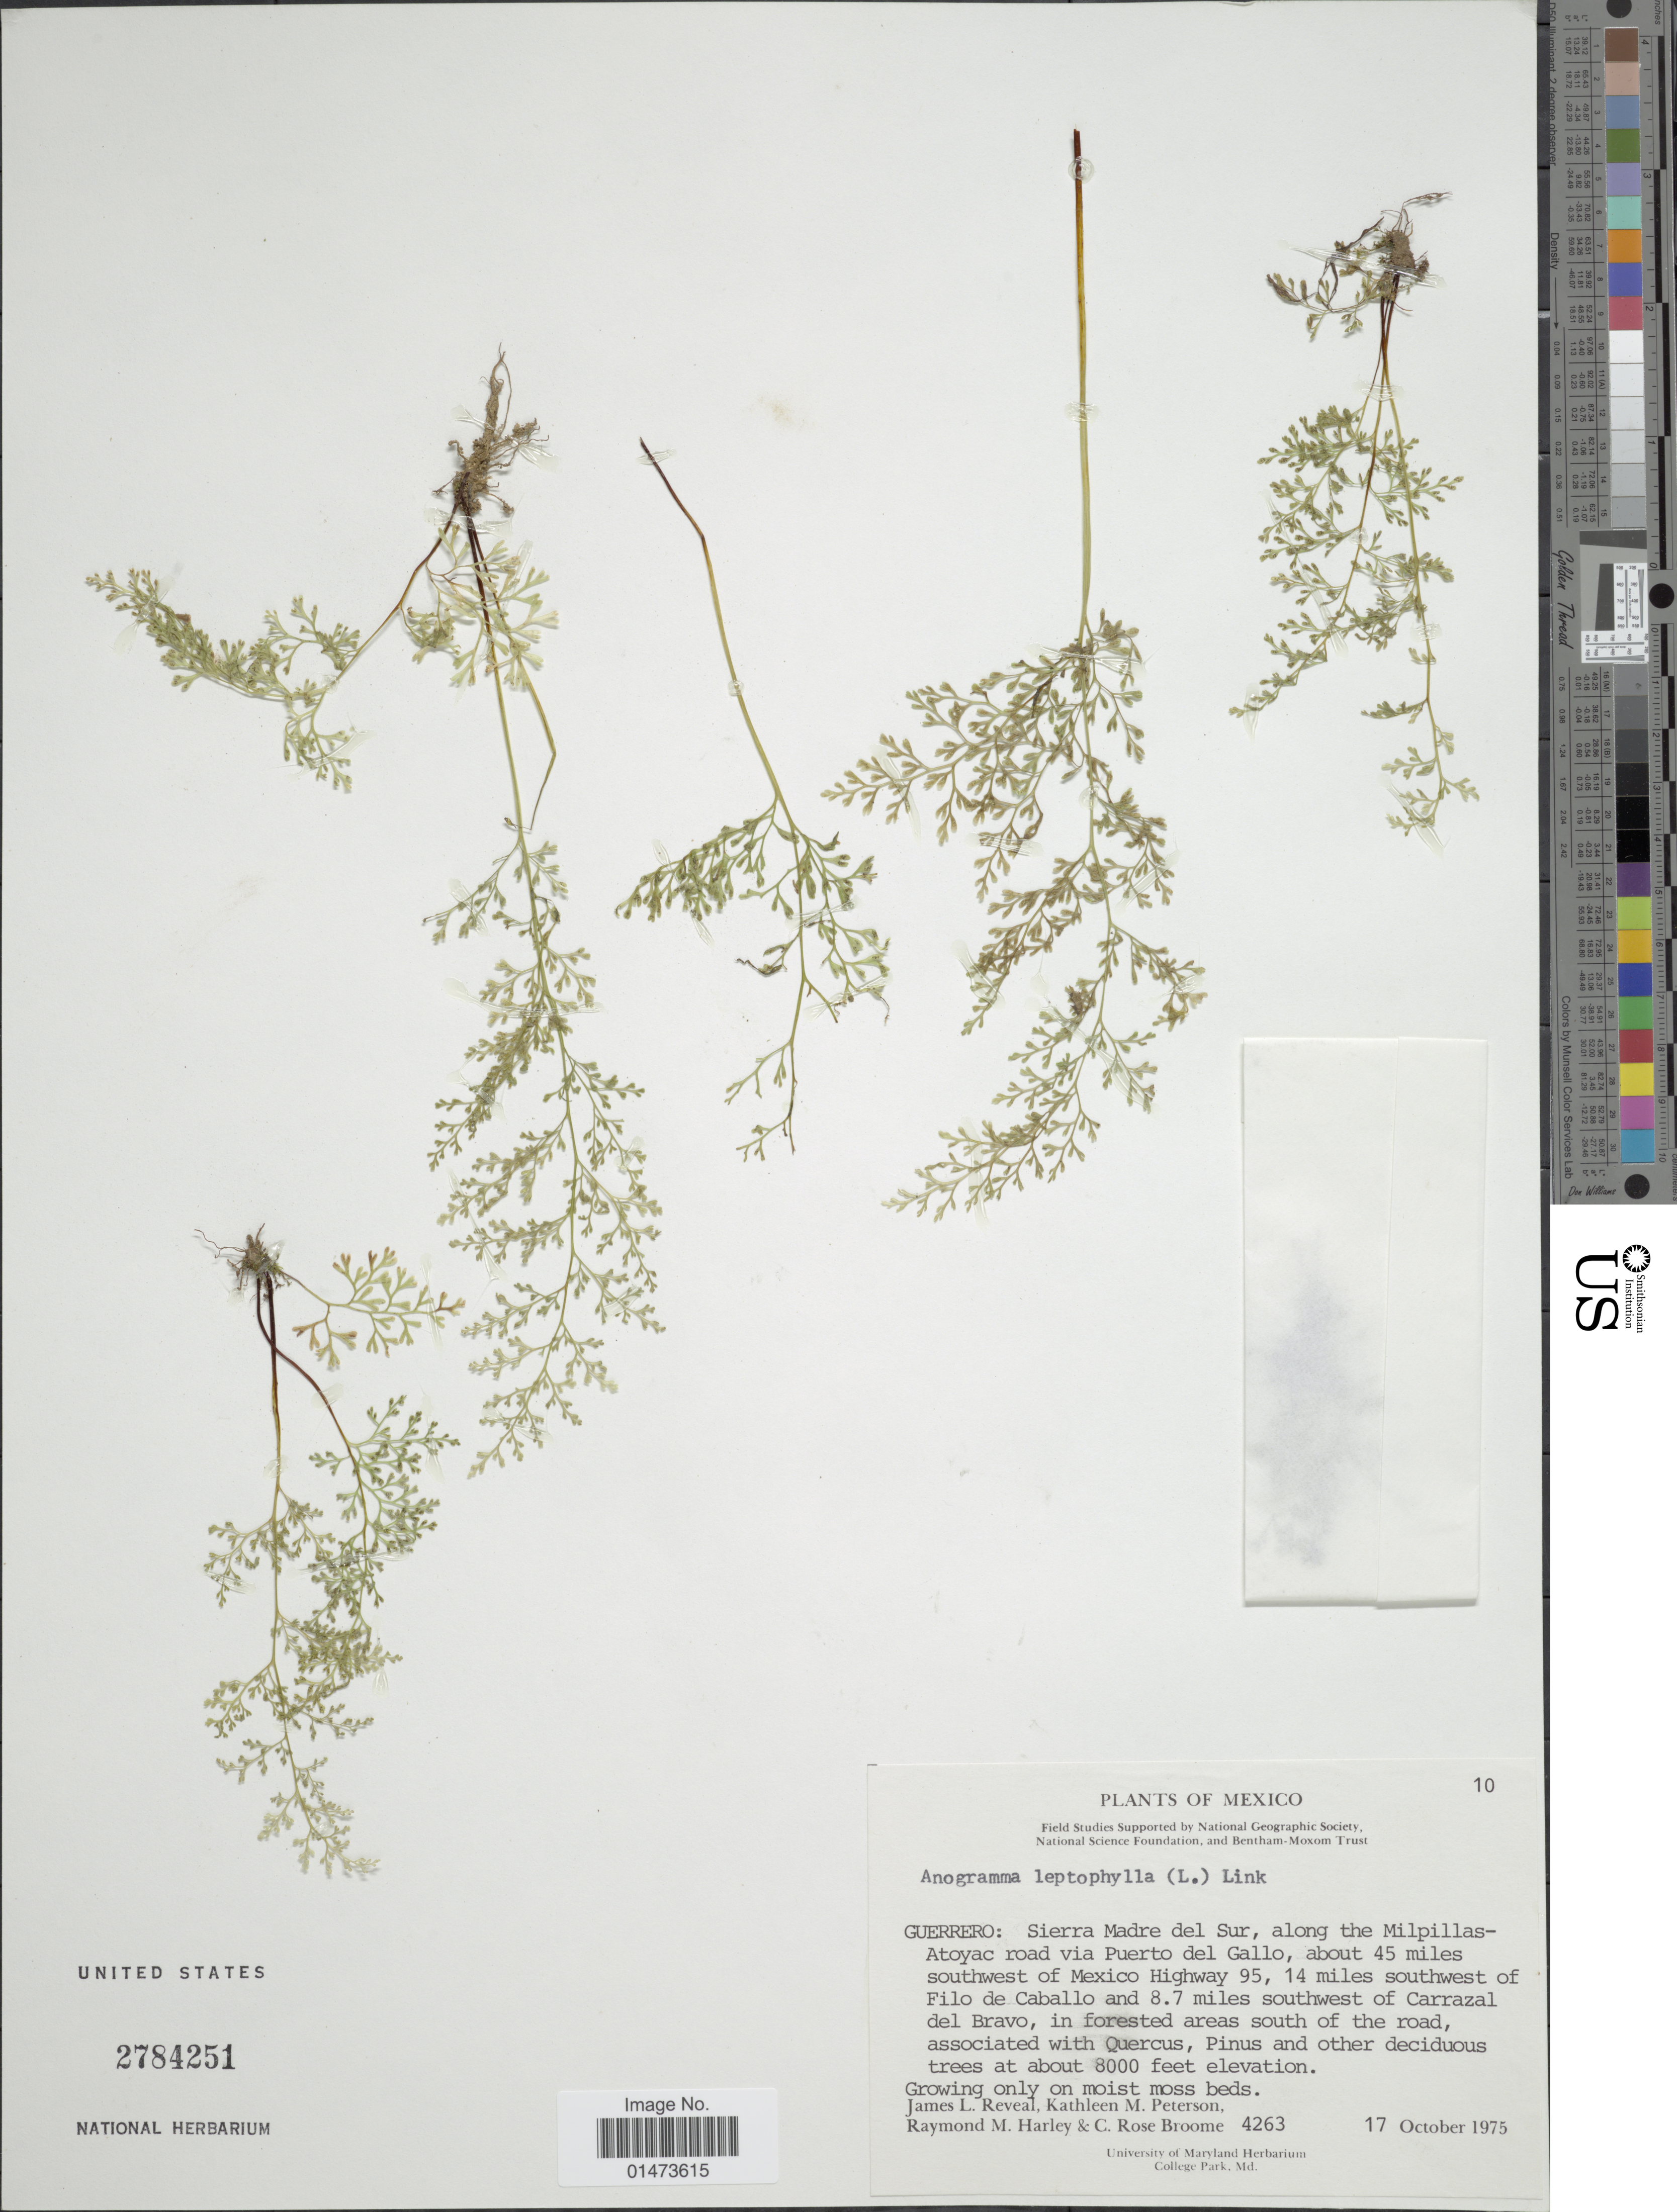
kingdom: Plantae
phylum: Tracheophyta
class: Polypodiopsida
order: Polypodiales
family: Pteridaceae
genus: Anogramma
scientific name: Anogramma leptophylla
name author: (L.) Link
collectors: J. L. Reveal, K. Peterson, R. M. Harley & C. R. Broome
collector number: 4263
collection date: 1975-10-17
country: Mexico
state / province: Guerrero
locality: Sierra Madre del Sur, along the Milpillas-Atoyac road via Puerto del Gallo, about 45 miles southwest of Mexico Highway 95, 14 miles southwest of Filo de Caballo and 8.7 miles southwest of del Bravo, in forested areas south of the road.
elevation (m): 2438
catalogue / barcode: US 2784251